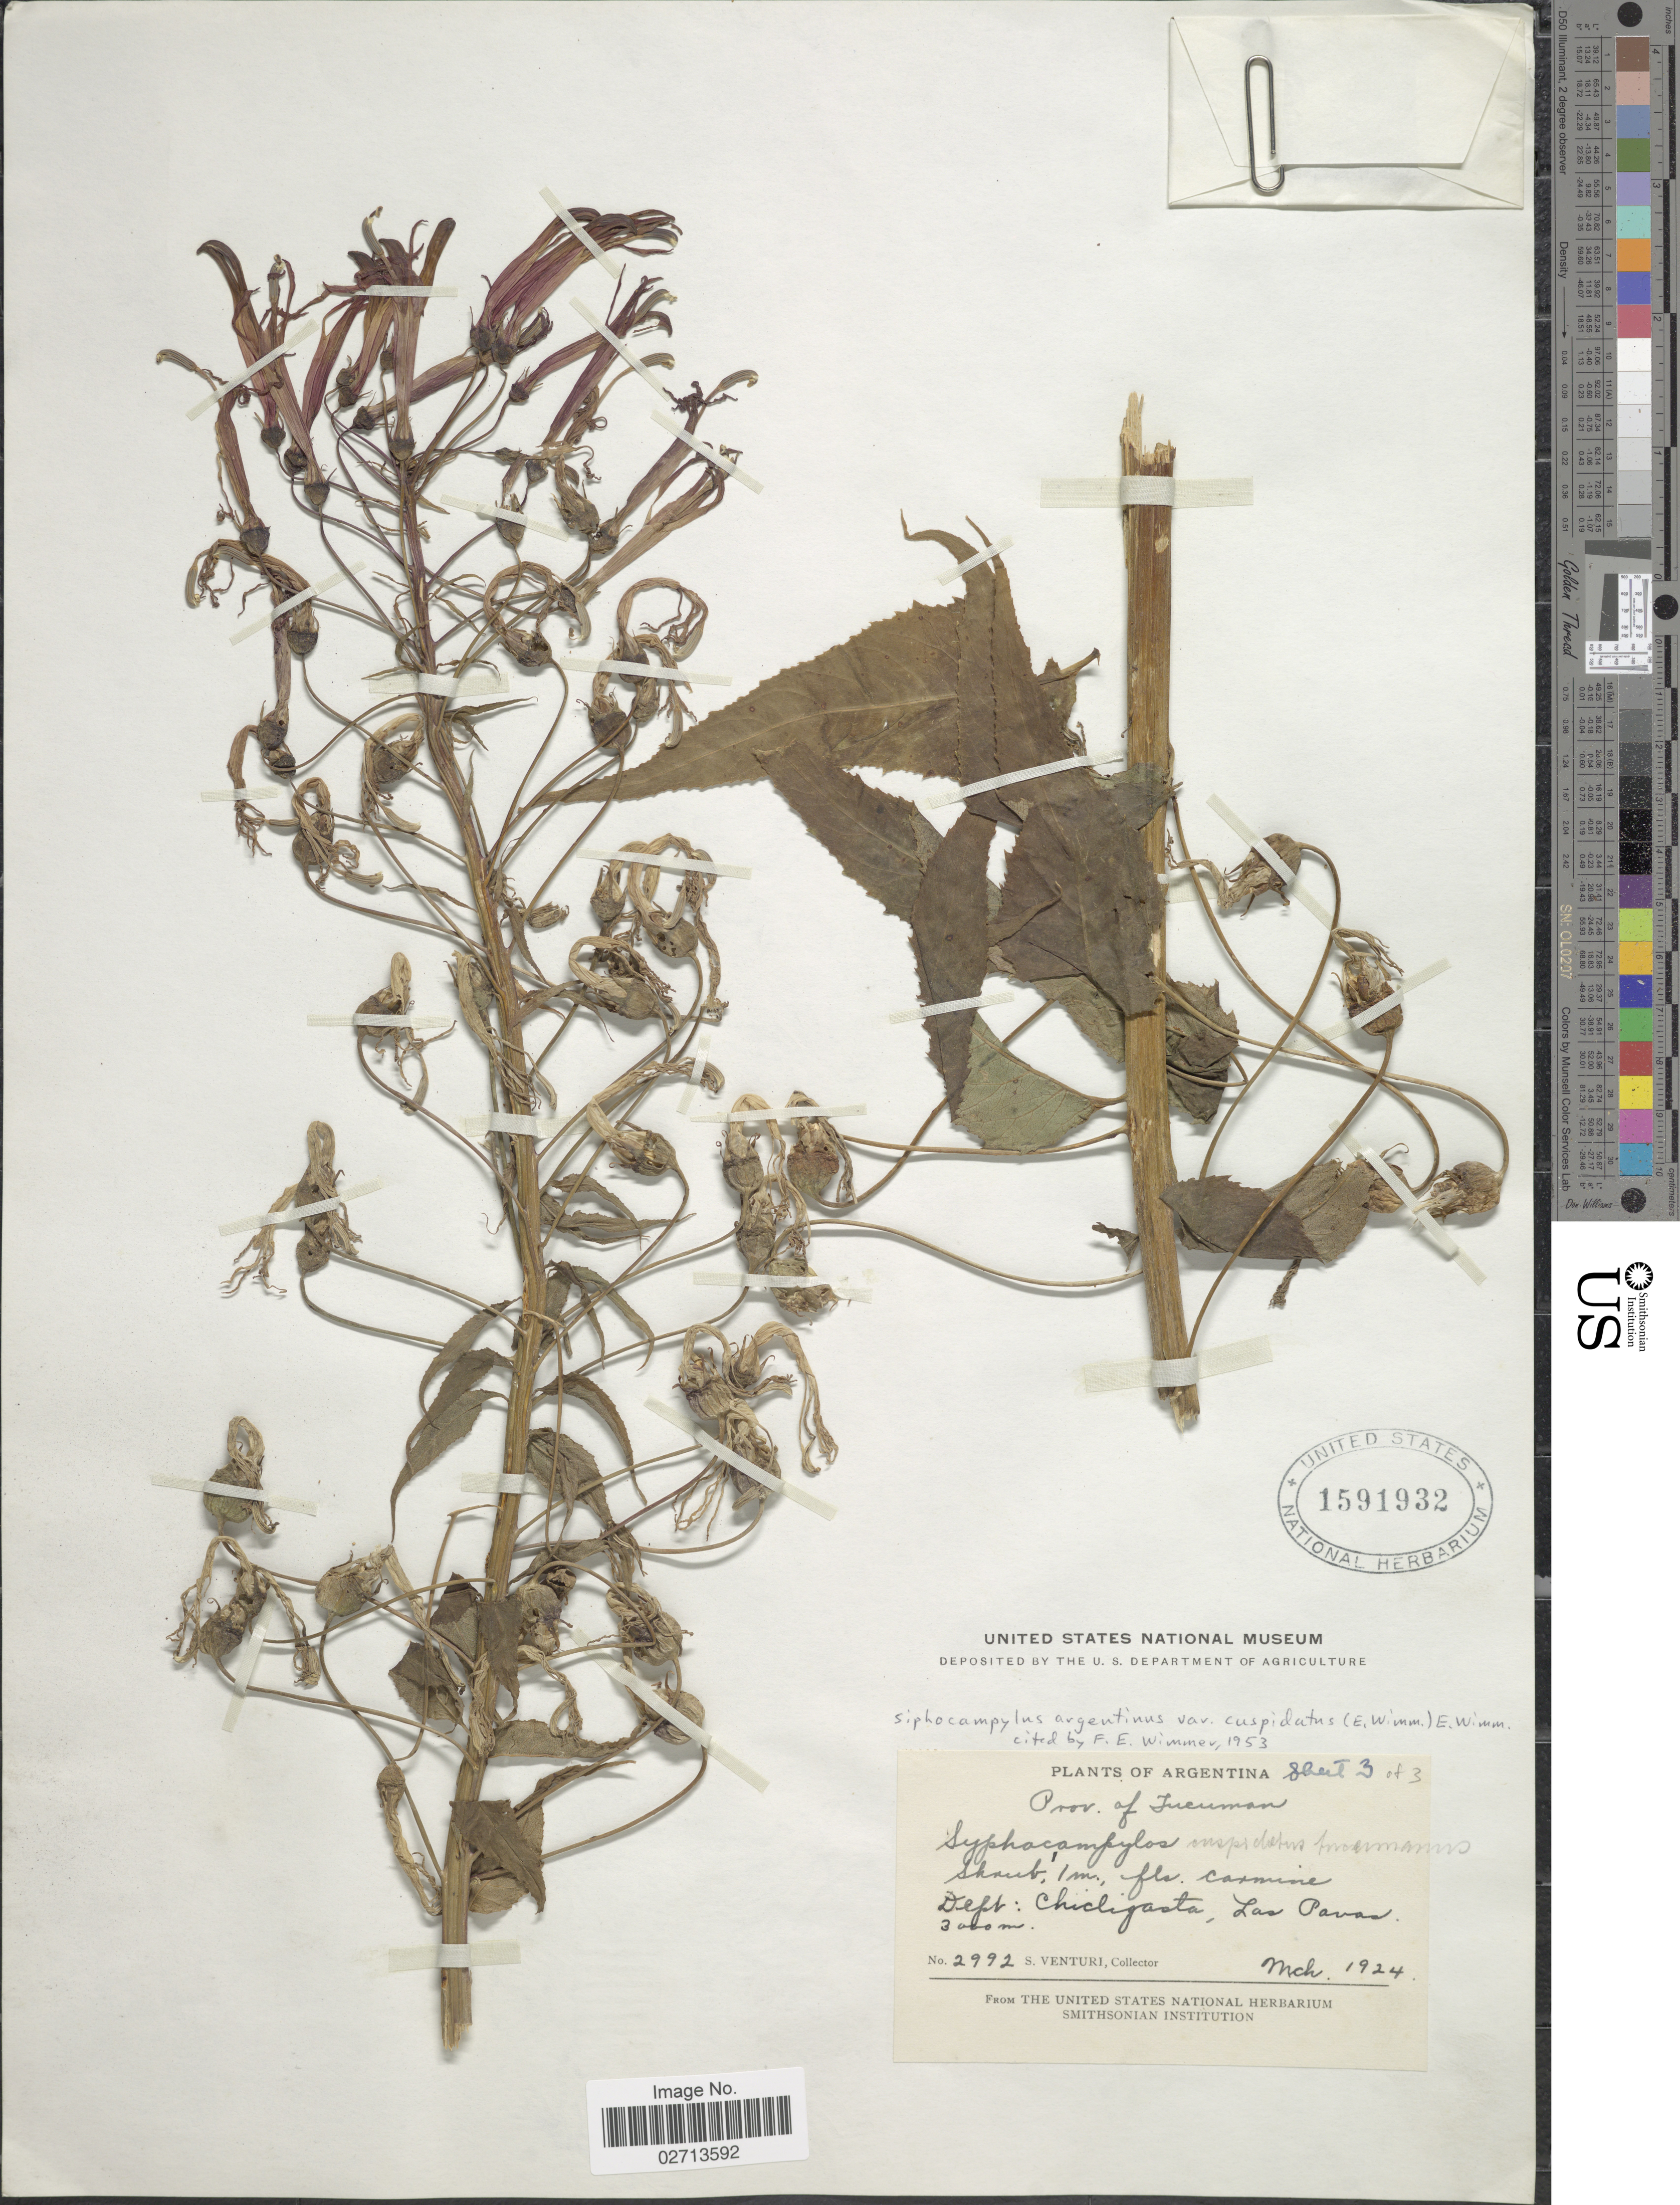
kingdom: Plantae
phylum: Tracheophyta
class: Magnoliopsida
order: Asterales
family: Campanulaceae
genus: Siphocampylus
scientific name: Siphocampylus argentinus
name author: (Griseb.) Hieron. ex E. Wimm.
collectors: S. Venturi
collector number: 2992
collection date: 1924-03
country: Argentina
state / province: Tucuman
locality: Dept. Chicligasta, Las Pavas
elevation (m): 3000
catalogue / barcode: US 1591932